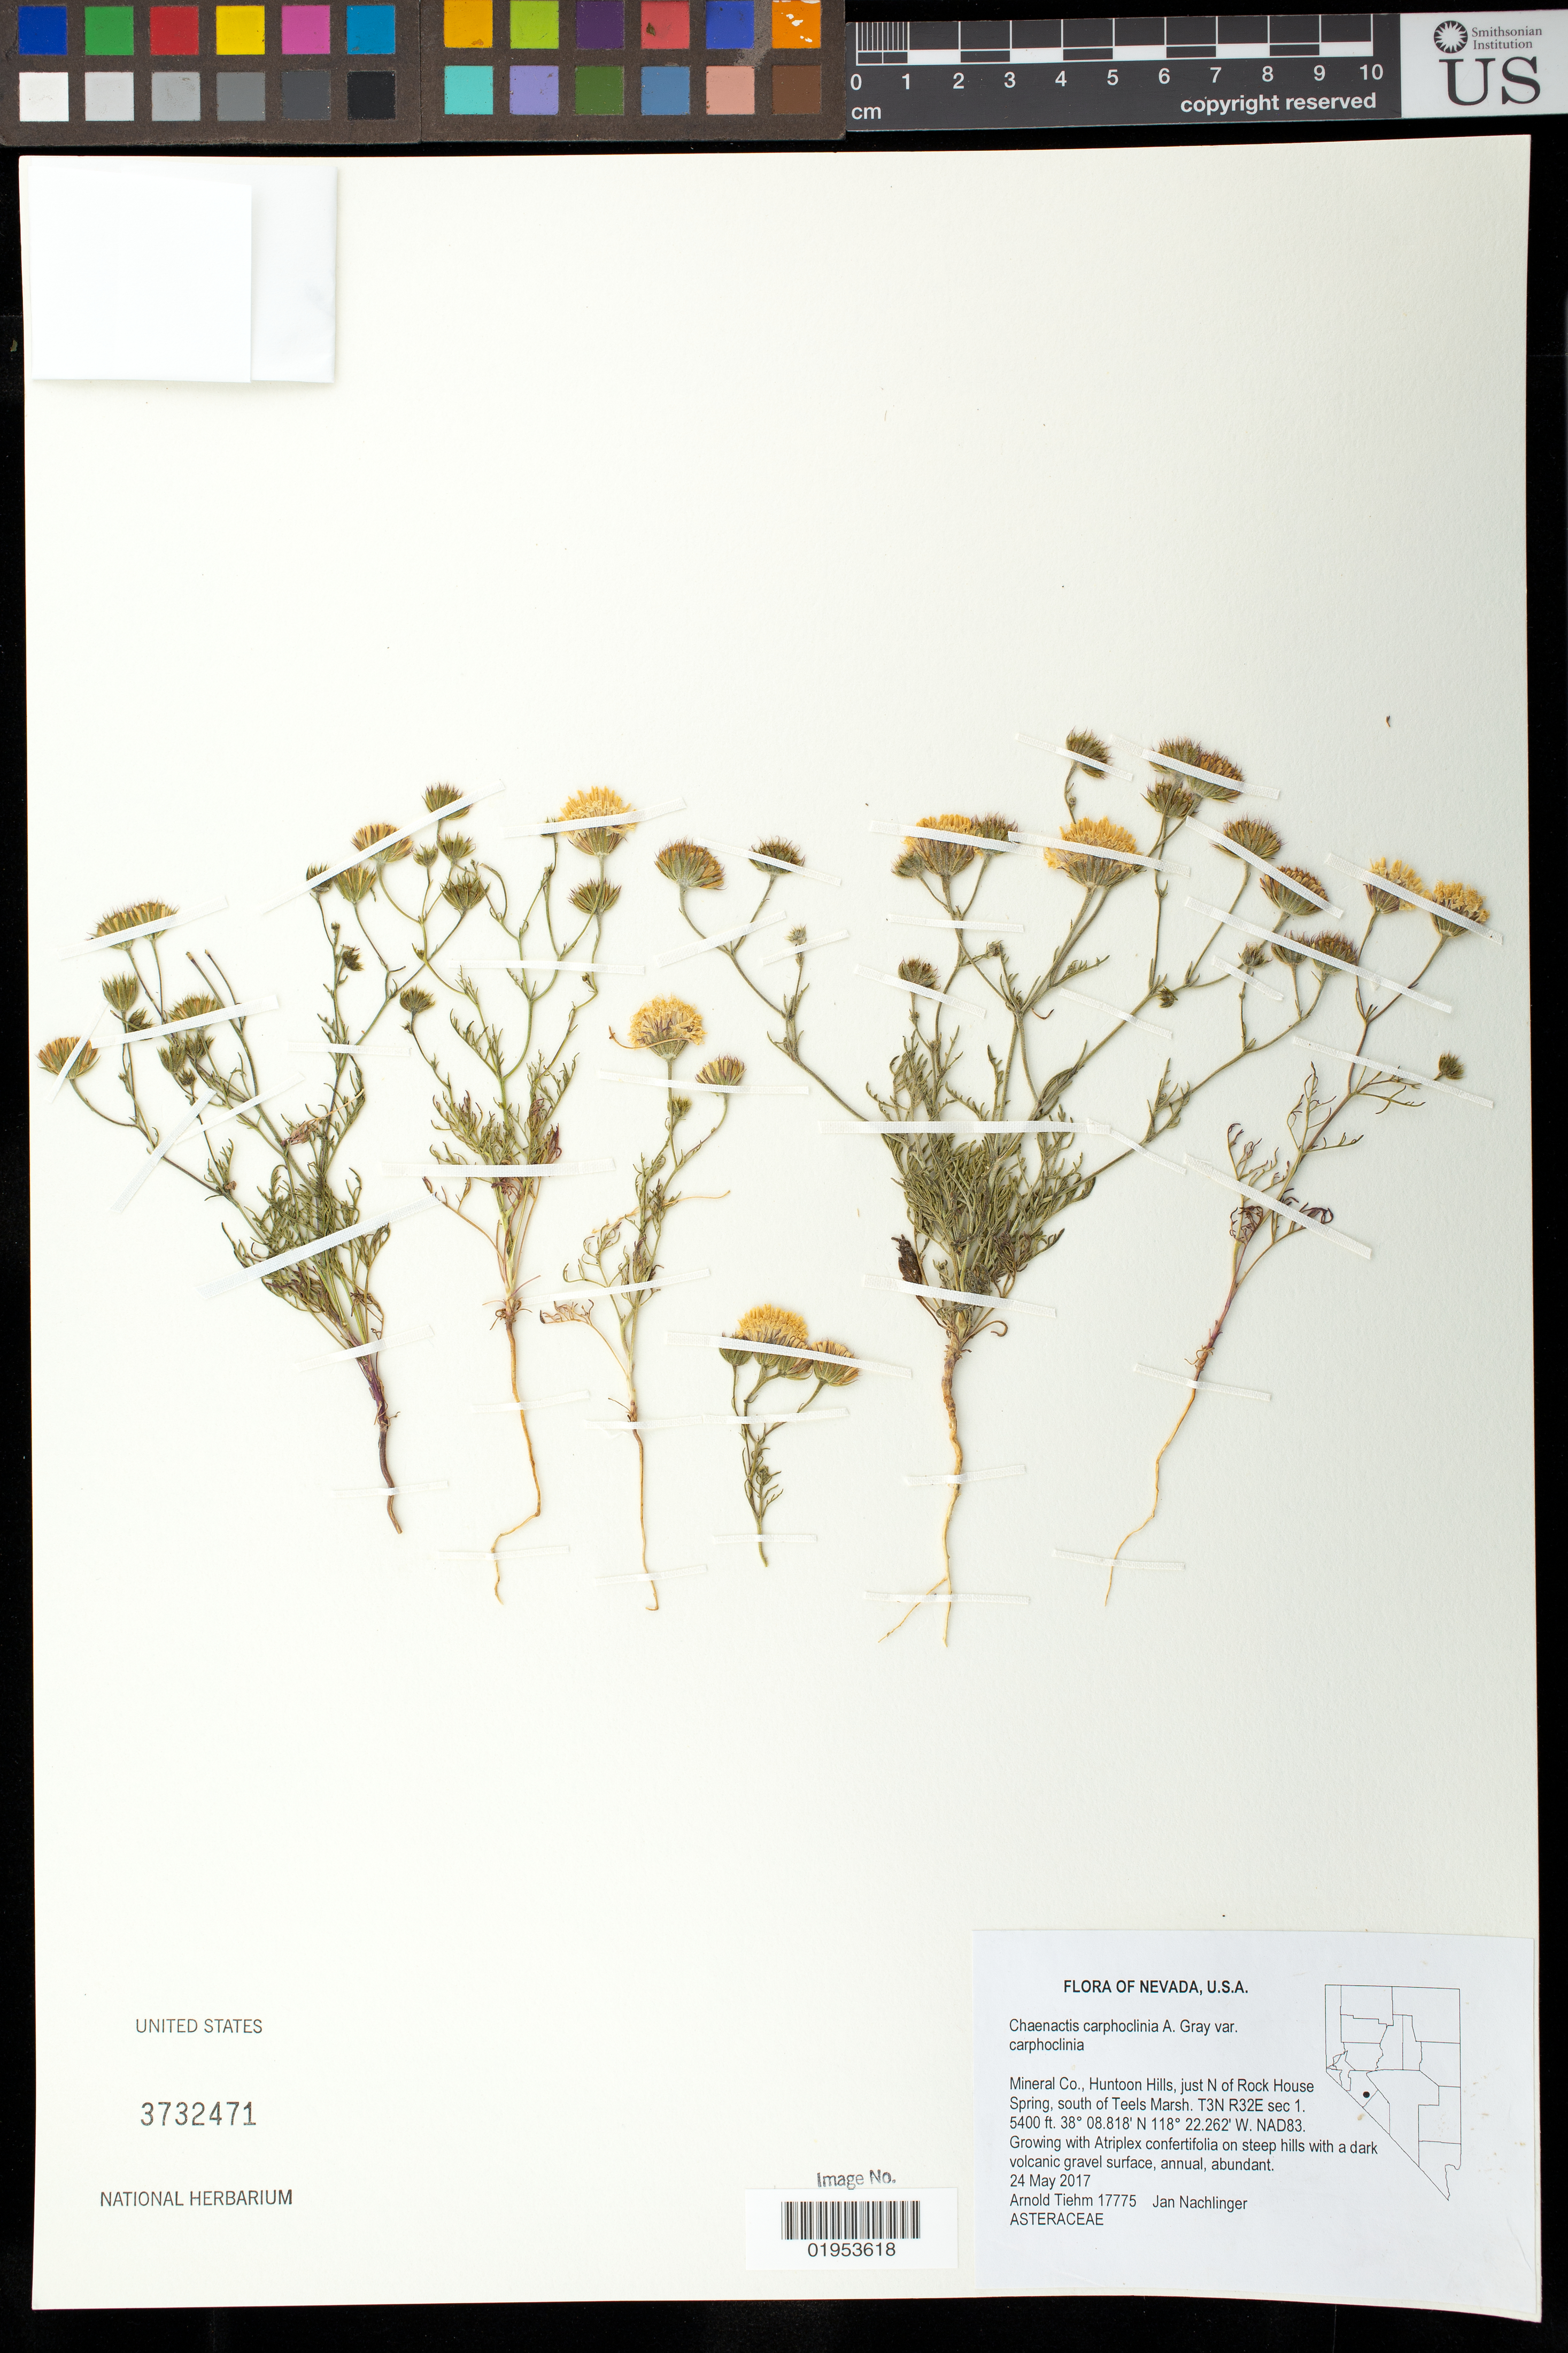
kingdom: Plantae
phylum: Tracheophyta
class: Magnoliopsida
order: Asterales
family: Asteraceae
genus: Chaenactis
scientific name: Chaenactis carphoclinia var. carphoclinia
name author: A. Gray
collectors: A. Tiehm & J. Nachlinger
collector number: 17775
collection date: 2017-05-24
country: United States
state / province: Nevada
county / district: Mineral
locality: Huntoon Hills, just N of Rock House Spring, S of Teels Marsh.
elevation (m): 1646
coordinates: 38 08.818 N, 118 22.262 W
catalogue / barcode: US 3732471